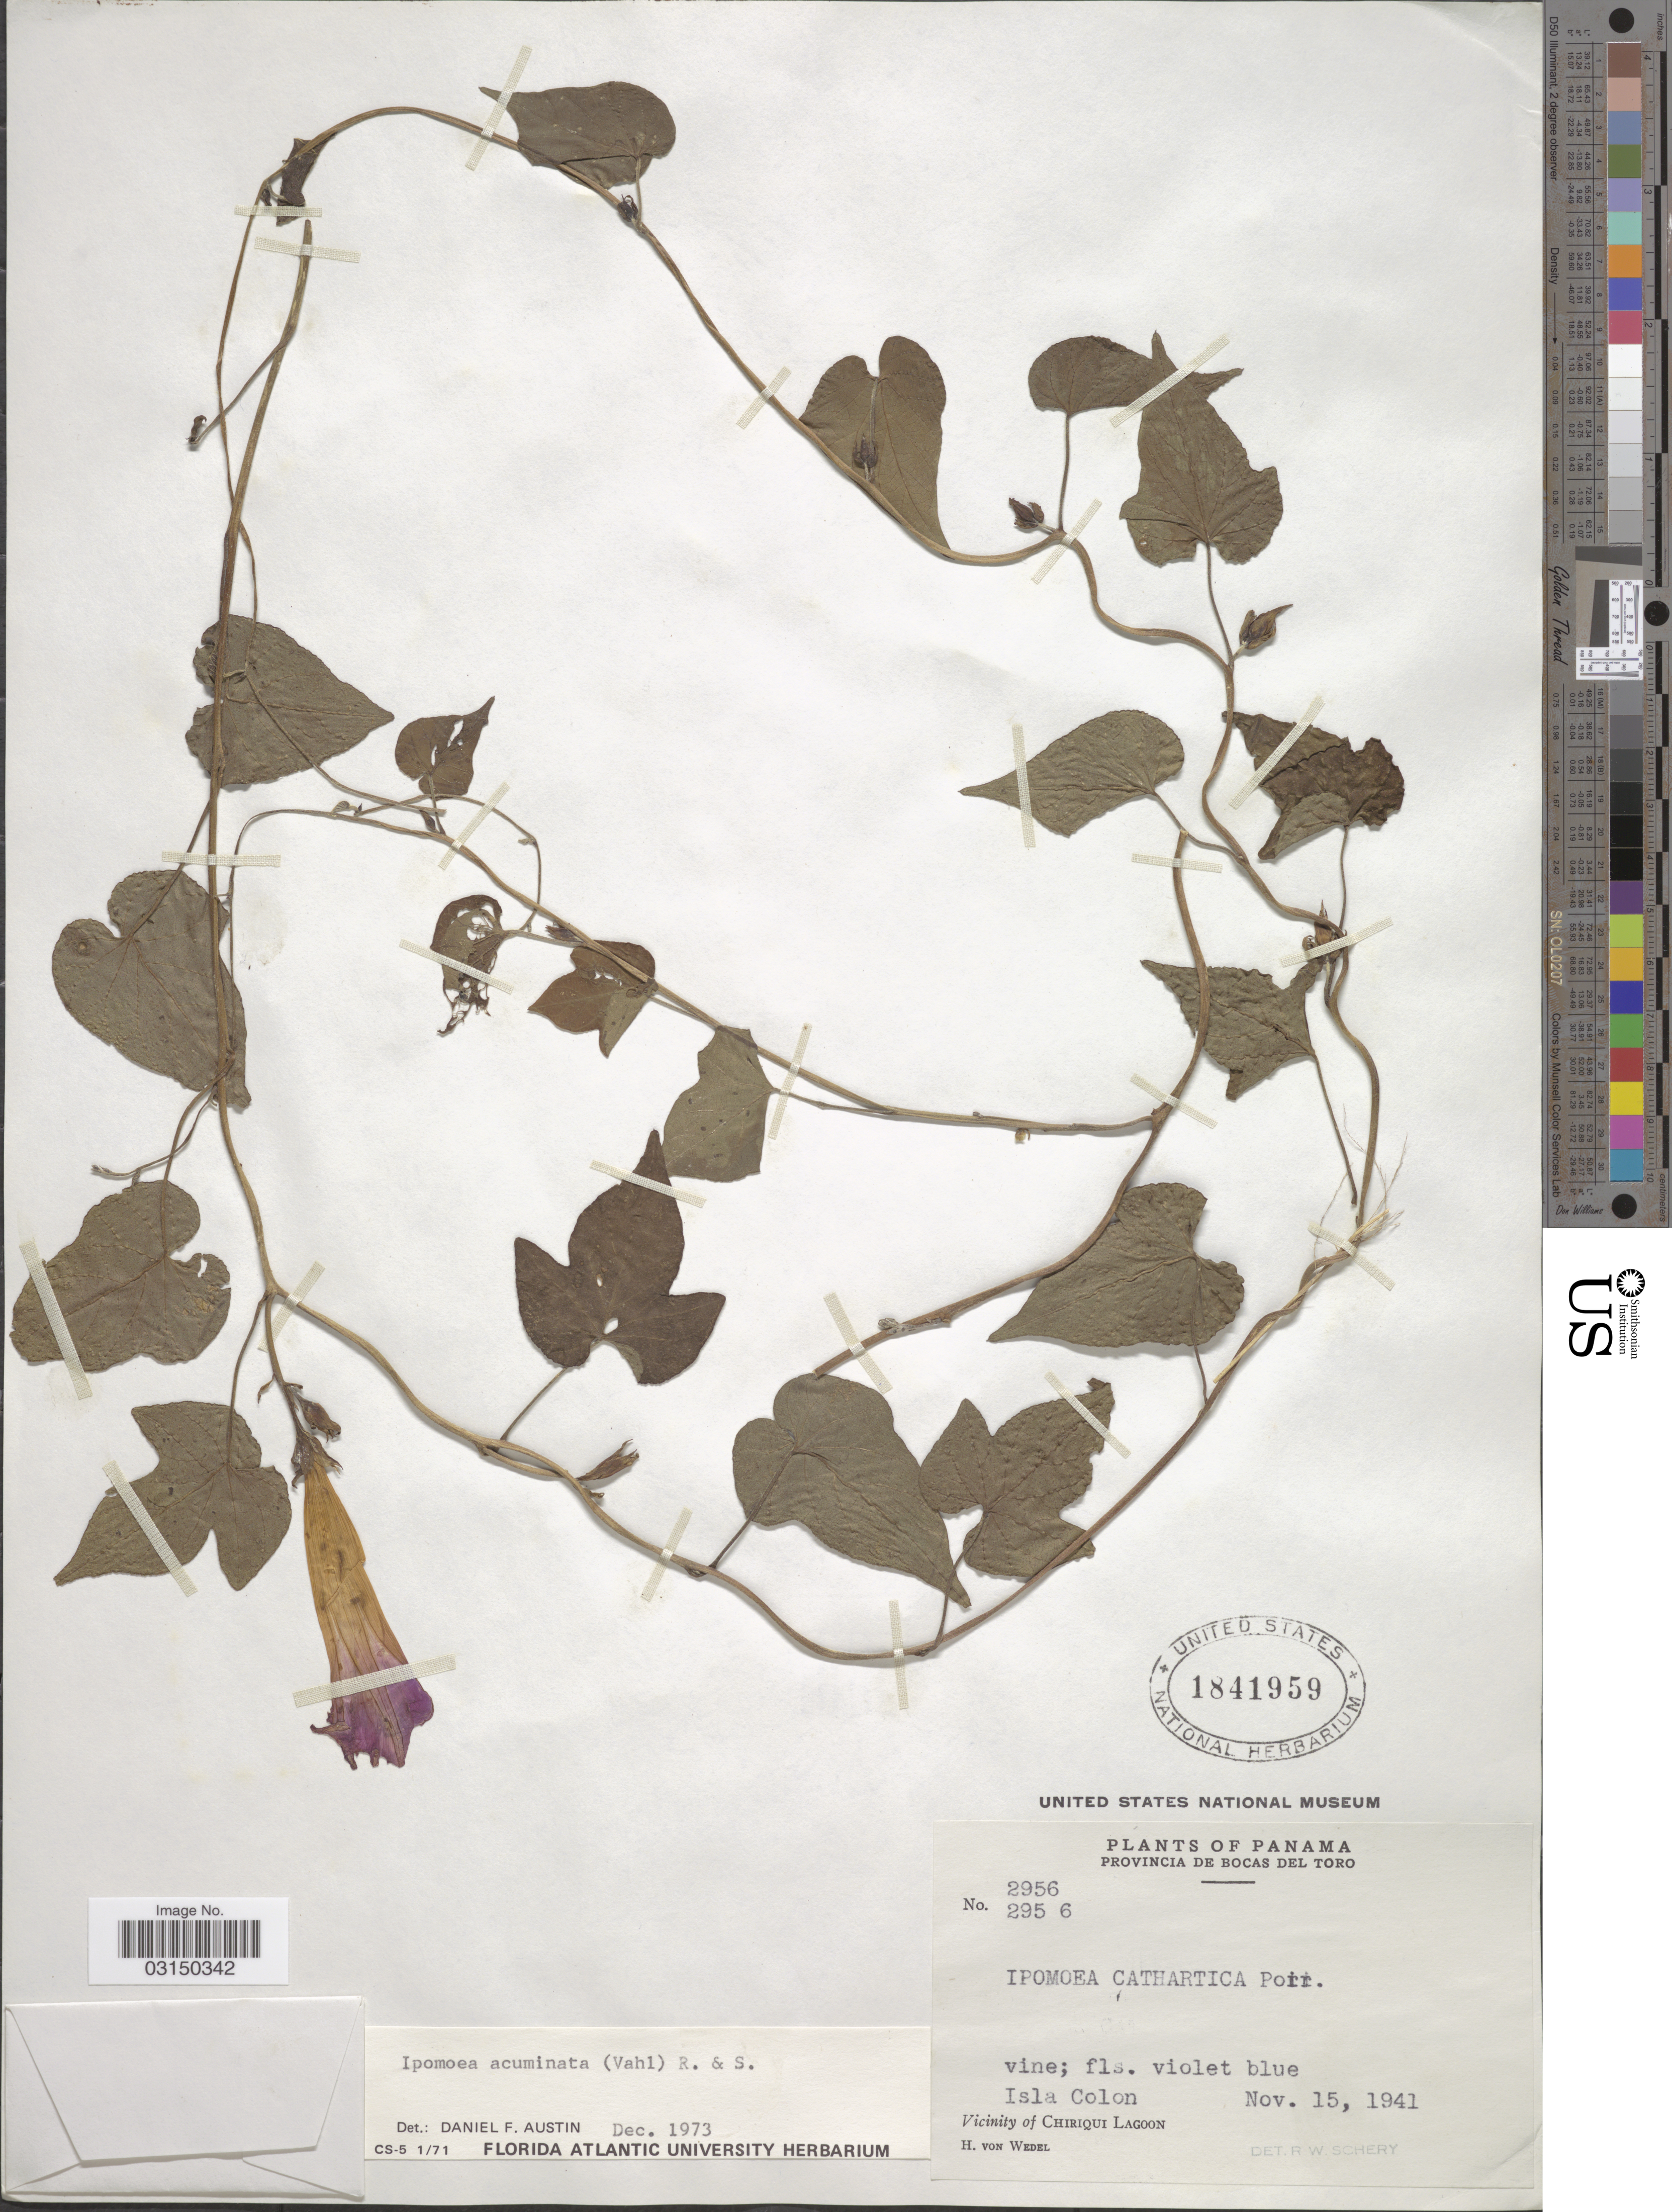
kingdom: Plantae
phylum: Tracheophyta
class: Magnoliopsida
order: Solanales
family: Convolvulaceae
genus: Ipomoea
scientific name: Ipomoea indica (Burm.) Merr. var. indica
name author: (Burm.) Merr.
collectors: H. von Wedel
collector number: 2956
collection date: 1941-11-15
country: Panama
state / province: Bocas del Toro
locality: Provincia de Bocas del Toro. Isla Colon. Vicinity of Chiriqui Lagoon.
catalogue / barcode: US 1841959